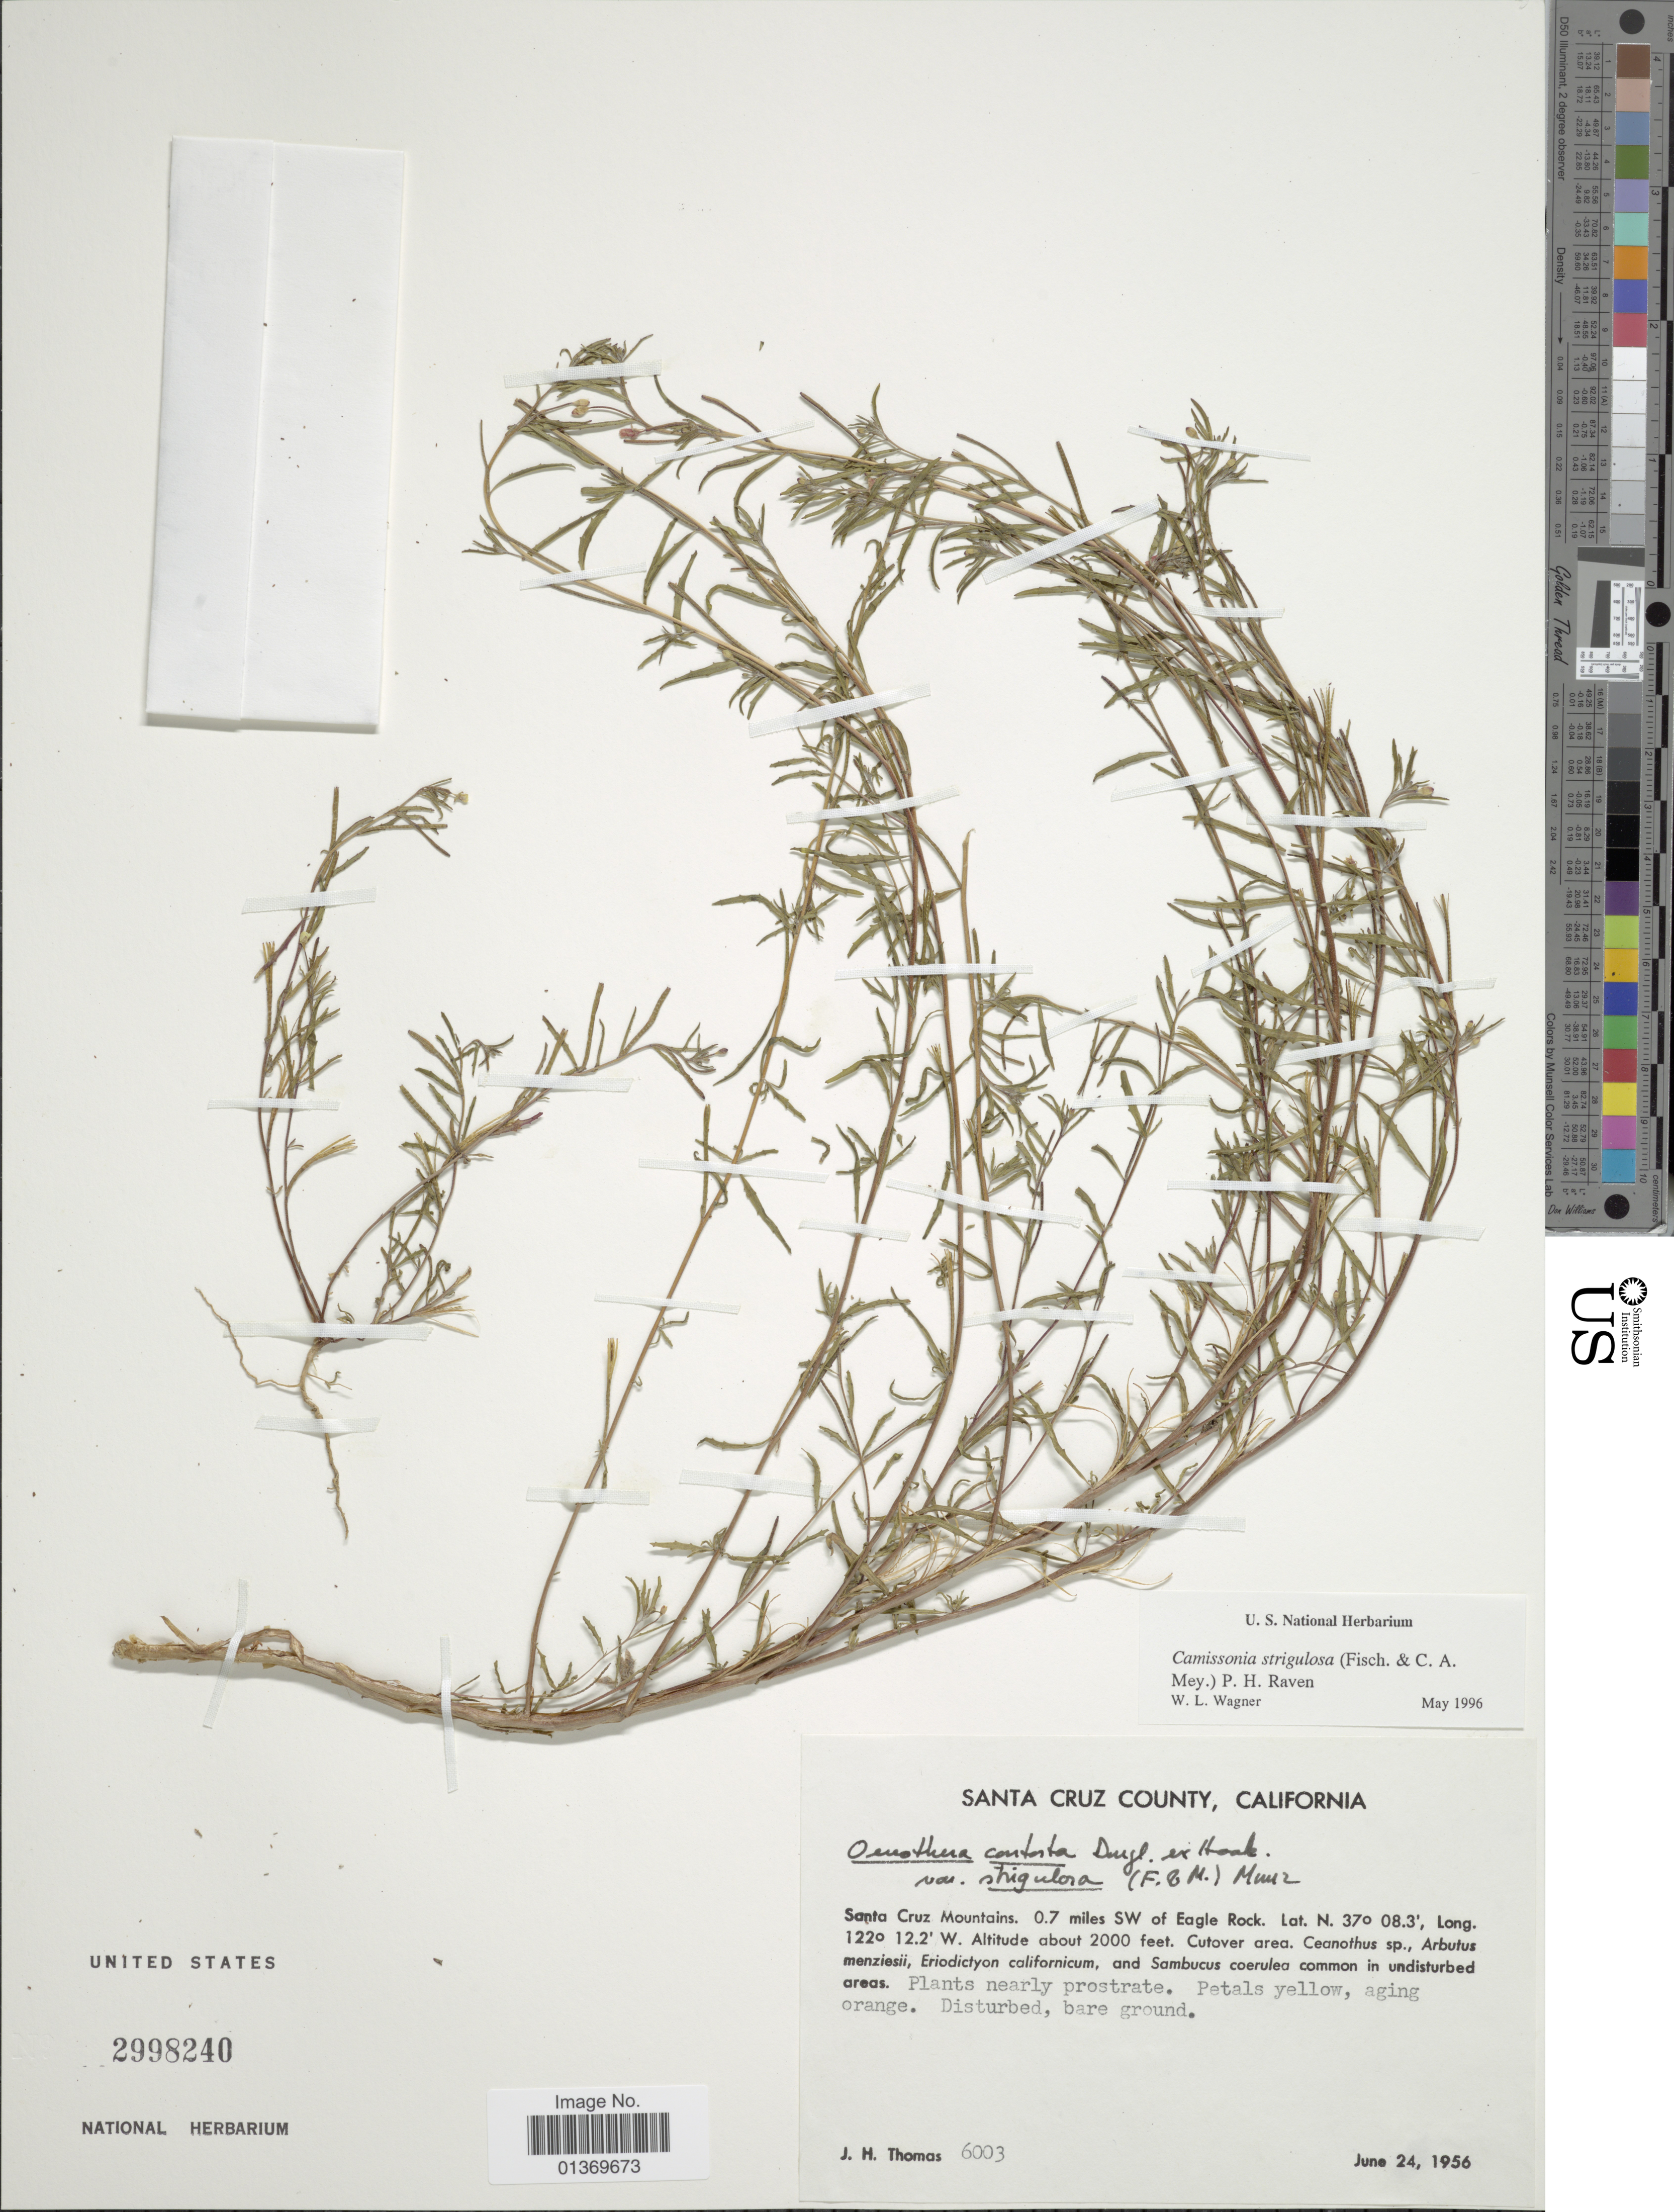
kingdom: Plantae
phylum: Tracheophyta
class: Magnoliopsida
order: Myrtales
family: Onagraceae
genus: Camissonia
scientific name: Camissonia strigulosa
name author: (Fisch. & C.A. Mey.) P.H. Raven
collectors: J. H. Thomas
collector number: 6003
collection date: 1956-06-24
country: United States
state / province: California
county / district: Santa Cruz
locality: Santa Cruz County, Santa Cruz Mountains. 0.7 miles SW of Eagle Rock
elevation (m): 610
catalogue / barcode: US 2998240